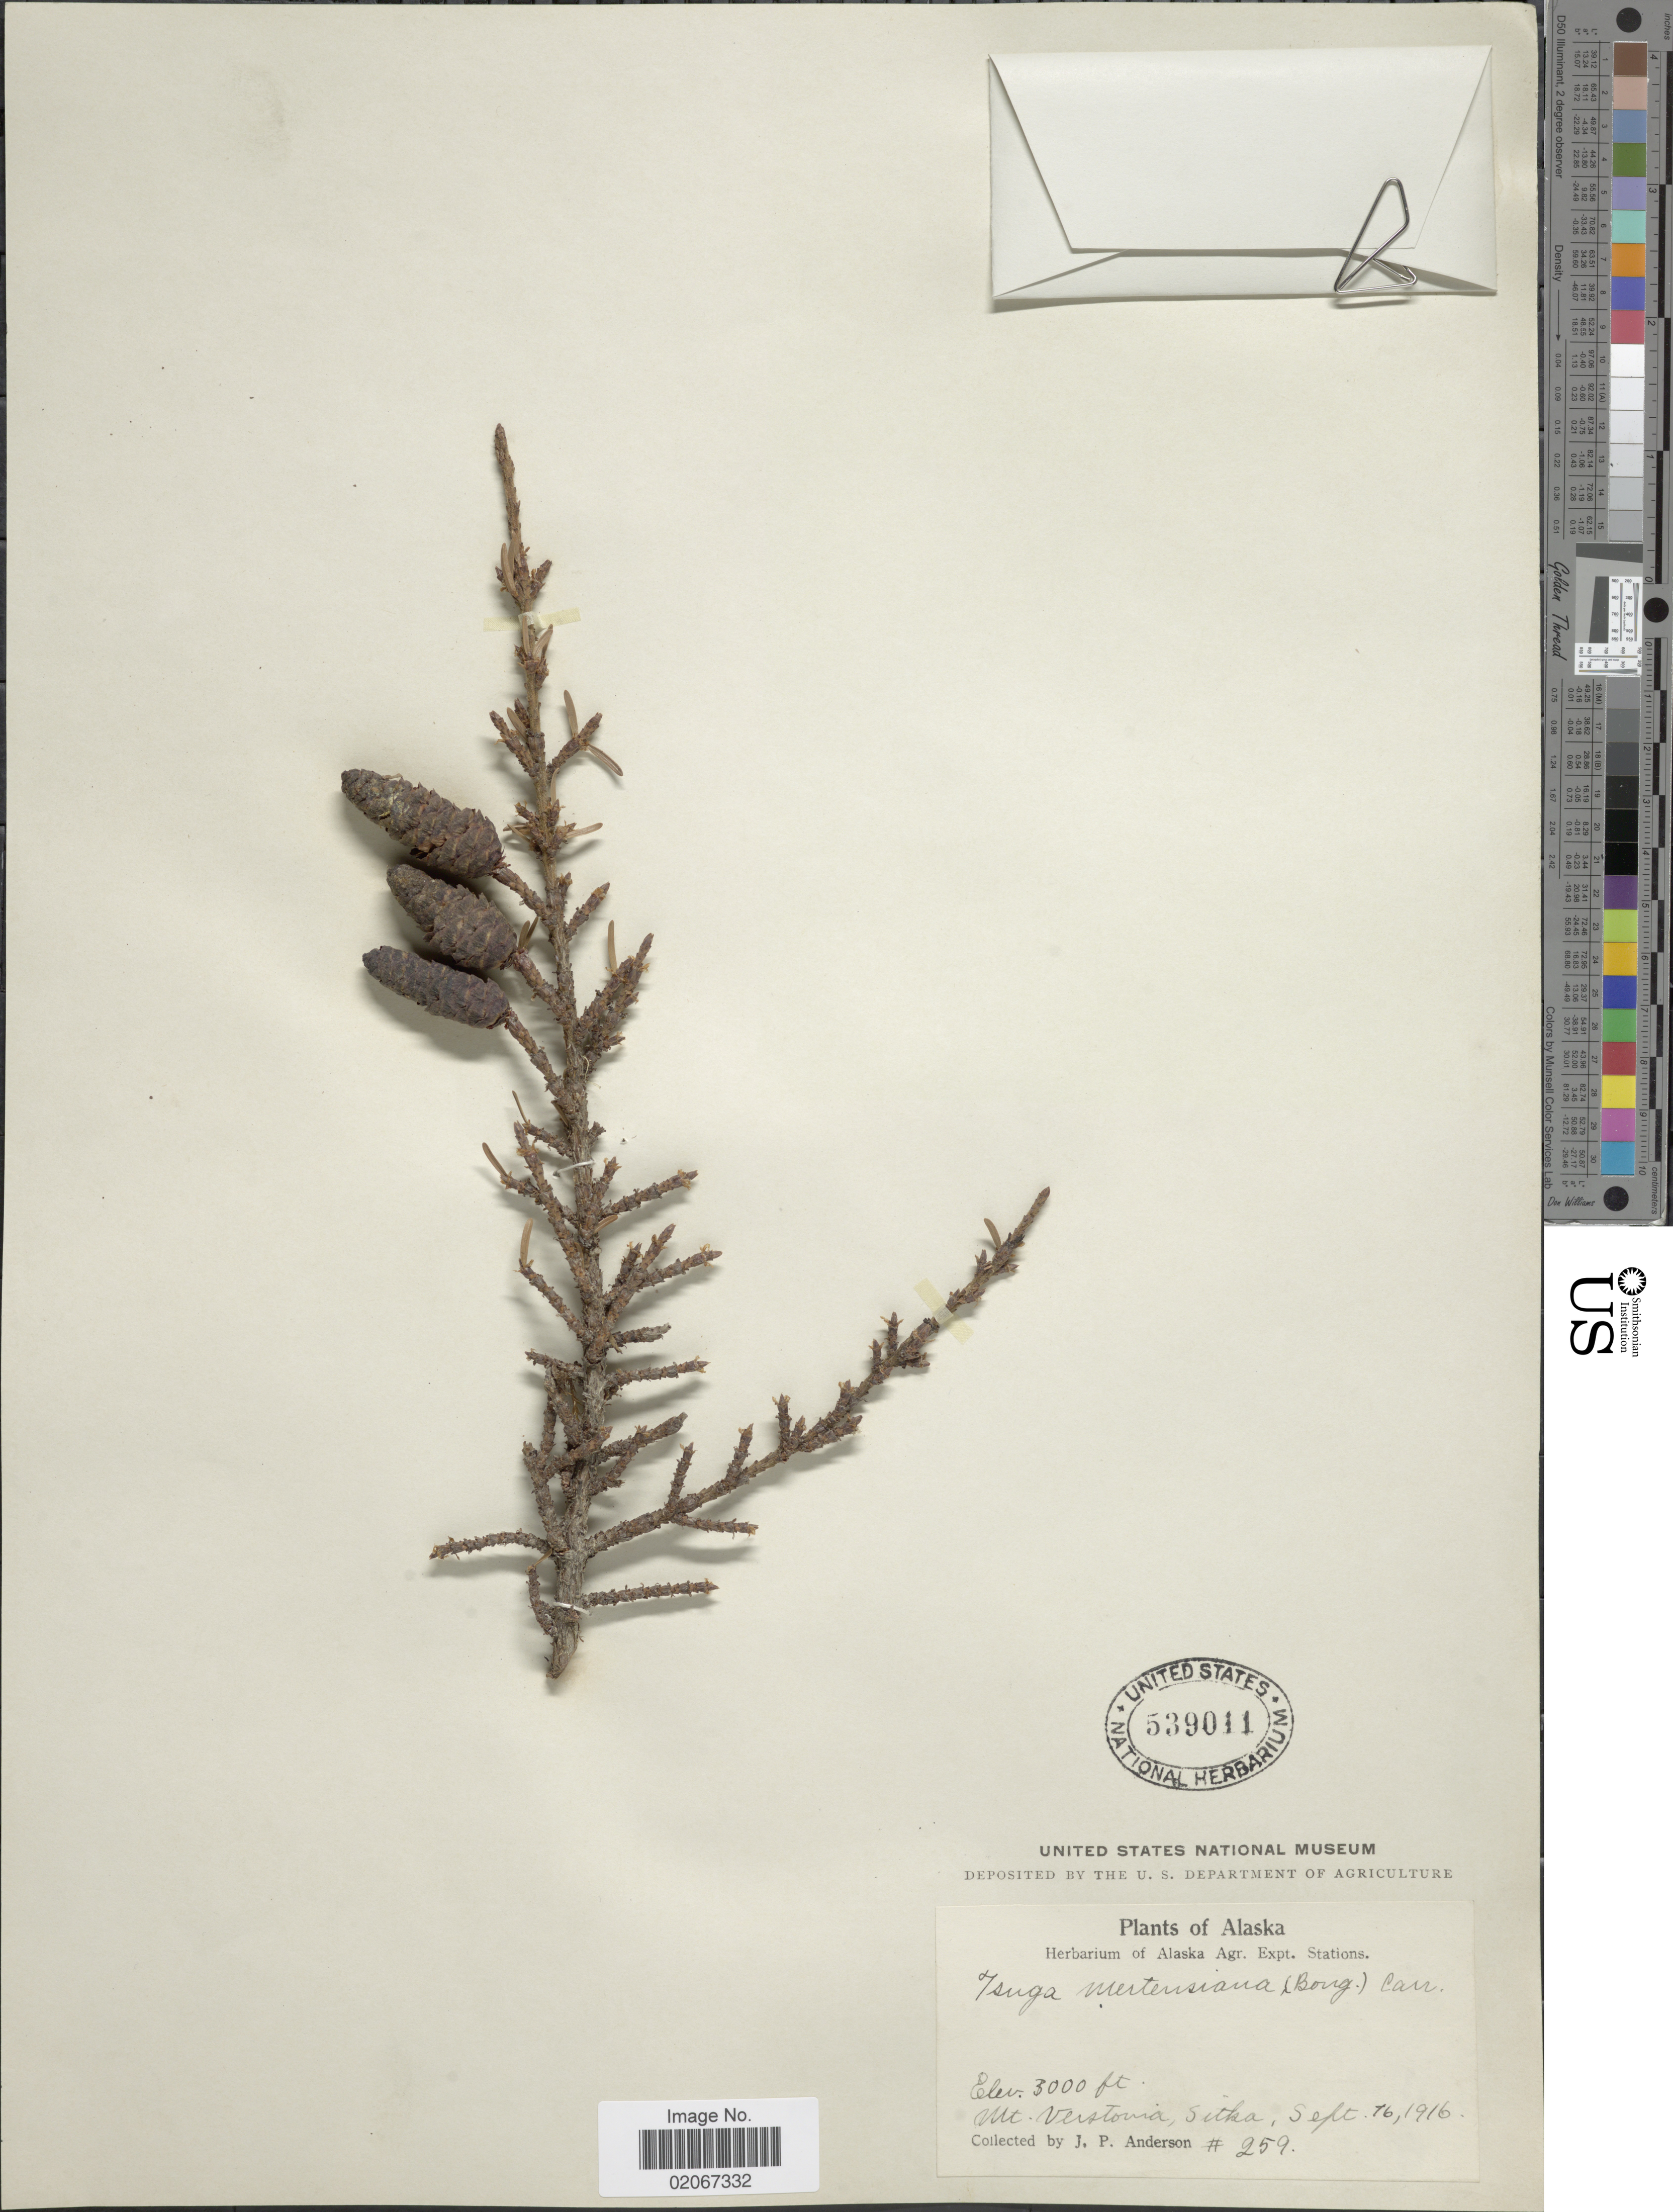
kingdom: Plantae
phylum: Tracheophyta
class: Pinopsida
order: Pinales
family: Pinaceae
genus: Tsuga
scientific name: Tsuga mertensiana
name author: (Bong.) Carrière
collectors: J. P. Anderson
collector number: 259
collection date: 1916-09-16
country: United States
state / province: Alaska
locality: Mt. Verstonia, Sitka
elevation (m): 914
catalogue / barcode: US 539011